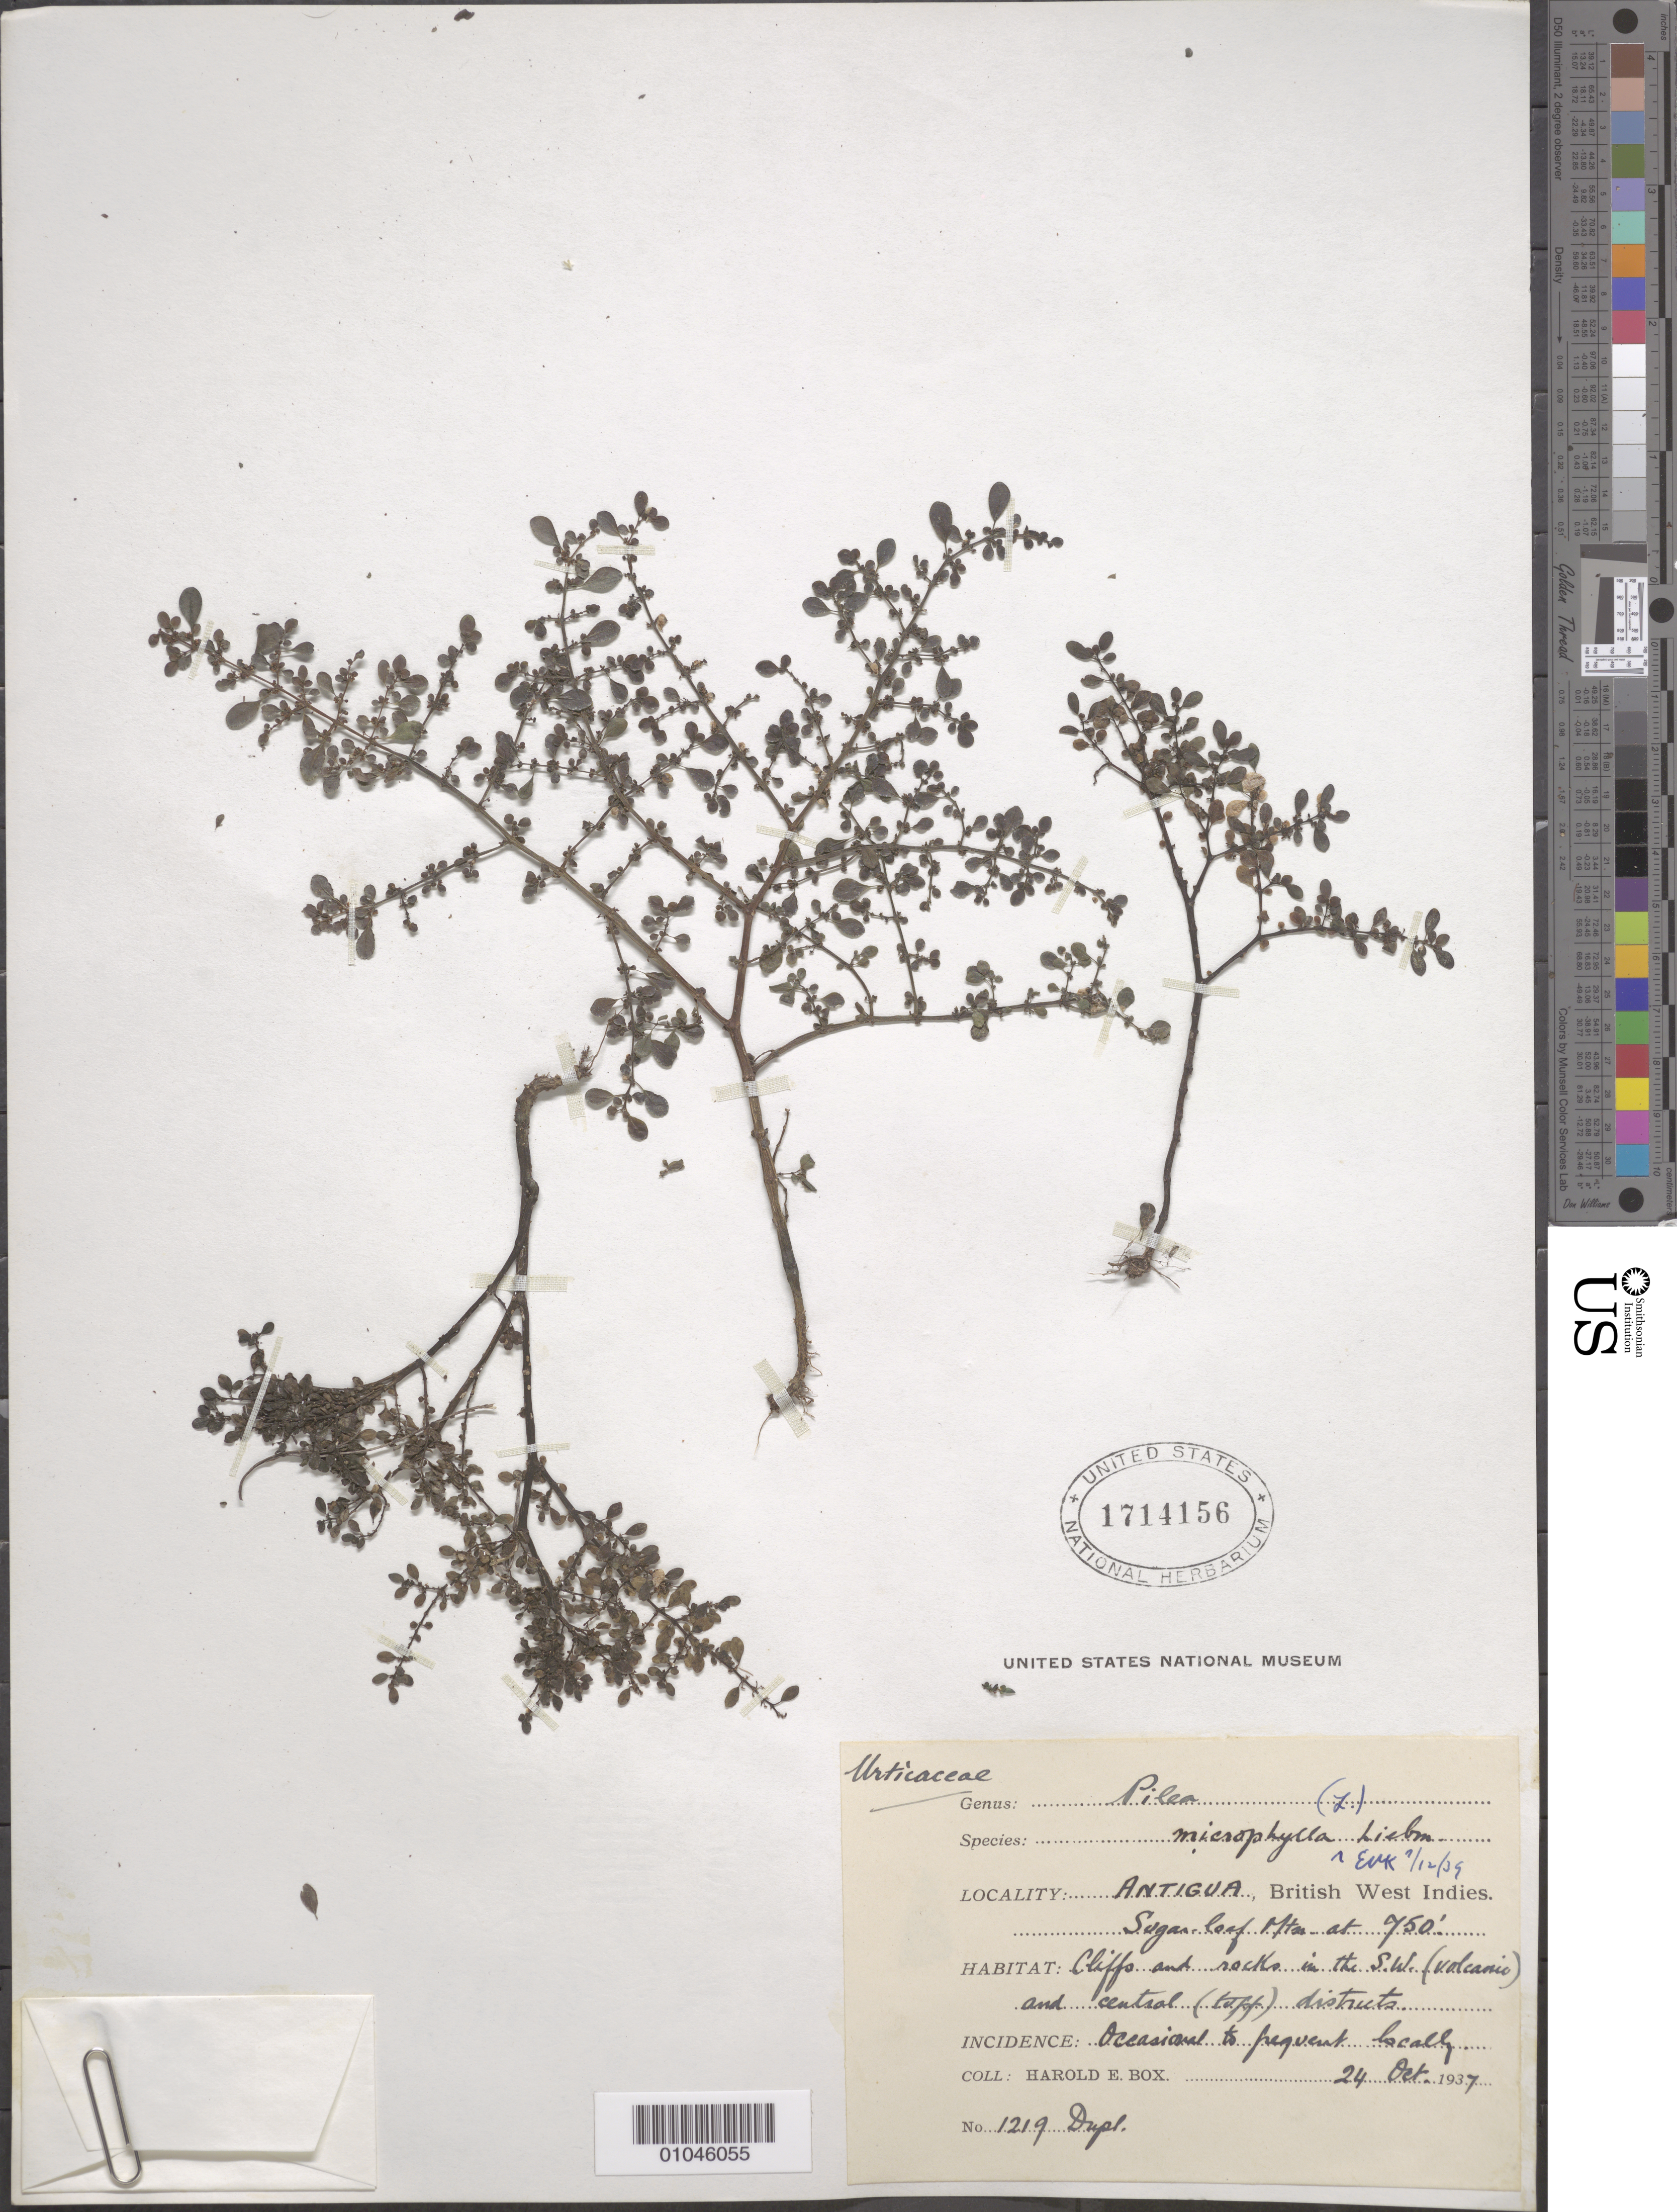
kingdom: Plantae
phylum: Tracheophyta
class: Magnoliopsida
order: Rosales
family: Urticaceae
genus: Pilea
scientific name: Pilea microphylla var. microphylla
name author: (L.) Liebm.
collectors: H. E. Box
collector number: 1219 dup.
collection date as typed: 24 Oct 1937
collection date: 1937-10-24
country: Antigua and Barbuda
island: Antigua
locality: Sugarloaf mts. Cliffs and rocks in the SW (volcanic) and central (cliff) districts.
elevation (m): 229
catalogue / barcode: US 1714156